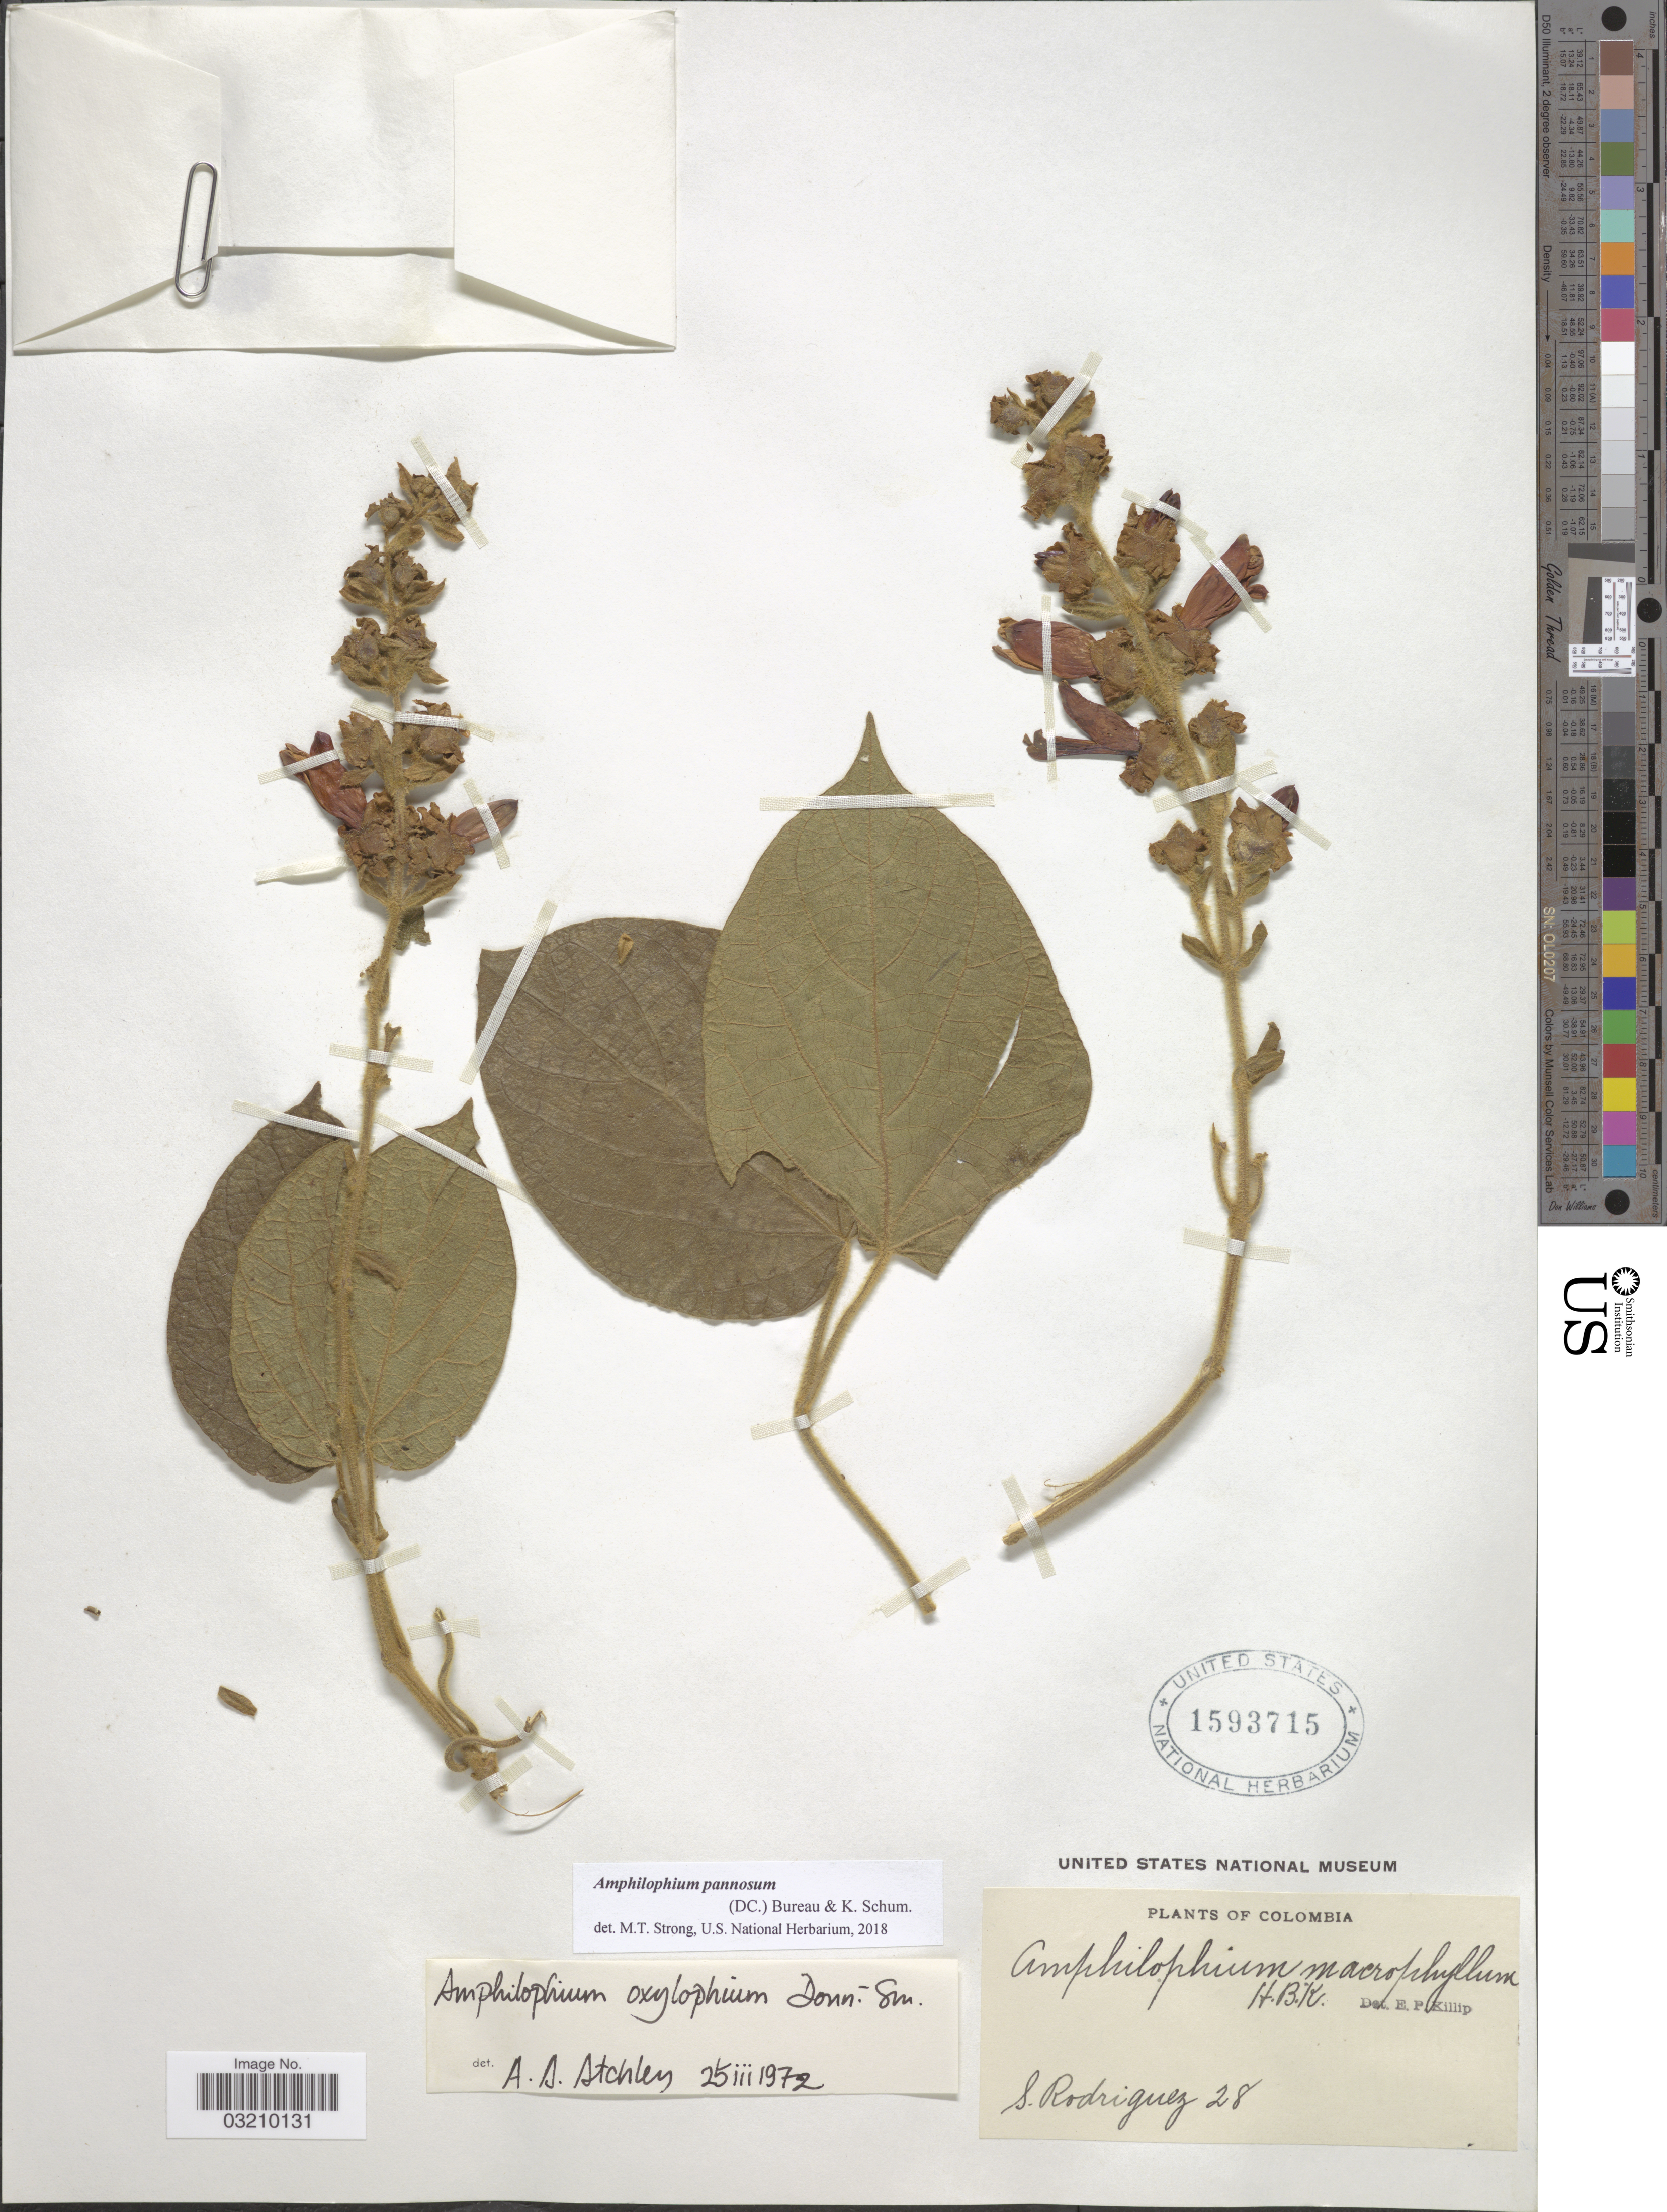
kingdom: Plantae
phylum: Tracheophyta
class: Magnoliopsida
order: Lamiales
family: Bignoniaceae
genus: Amphilophium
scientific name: Amphilophium pannosum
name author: (DC.) Bureau & K. Schum.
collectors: S. Rodriguez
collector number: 28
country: Colombia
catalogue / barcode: US 1593715